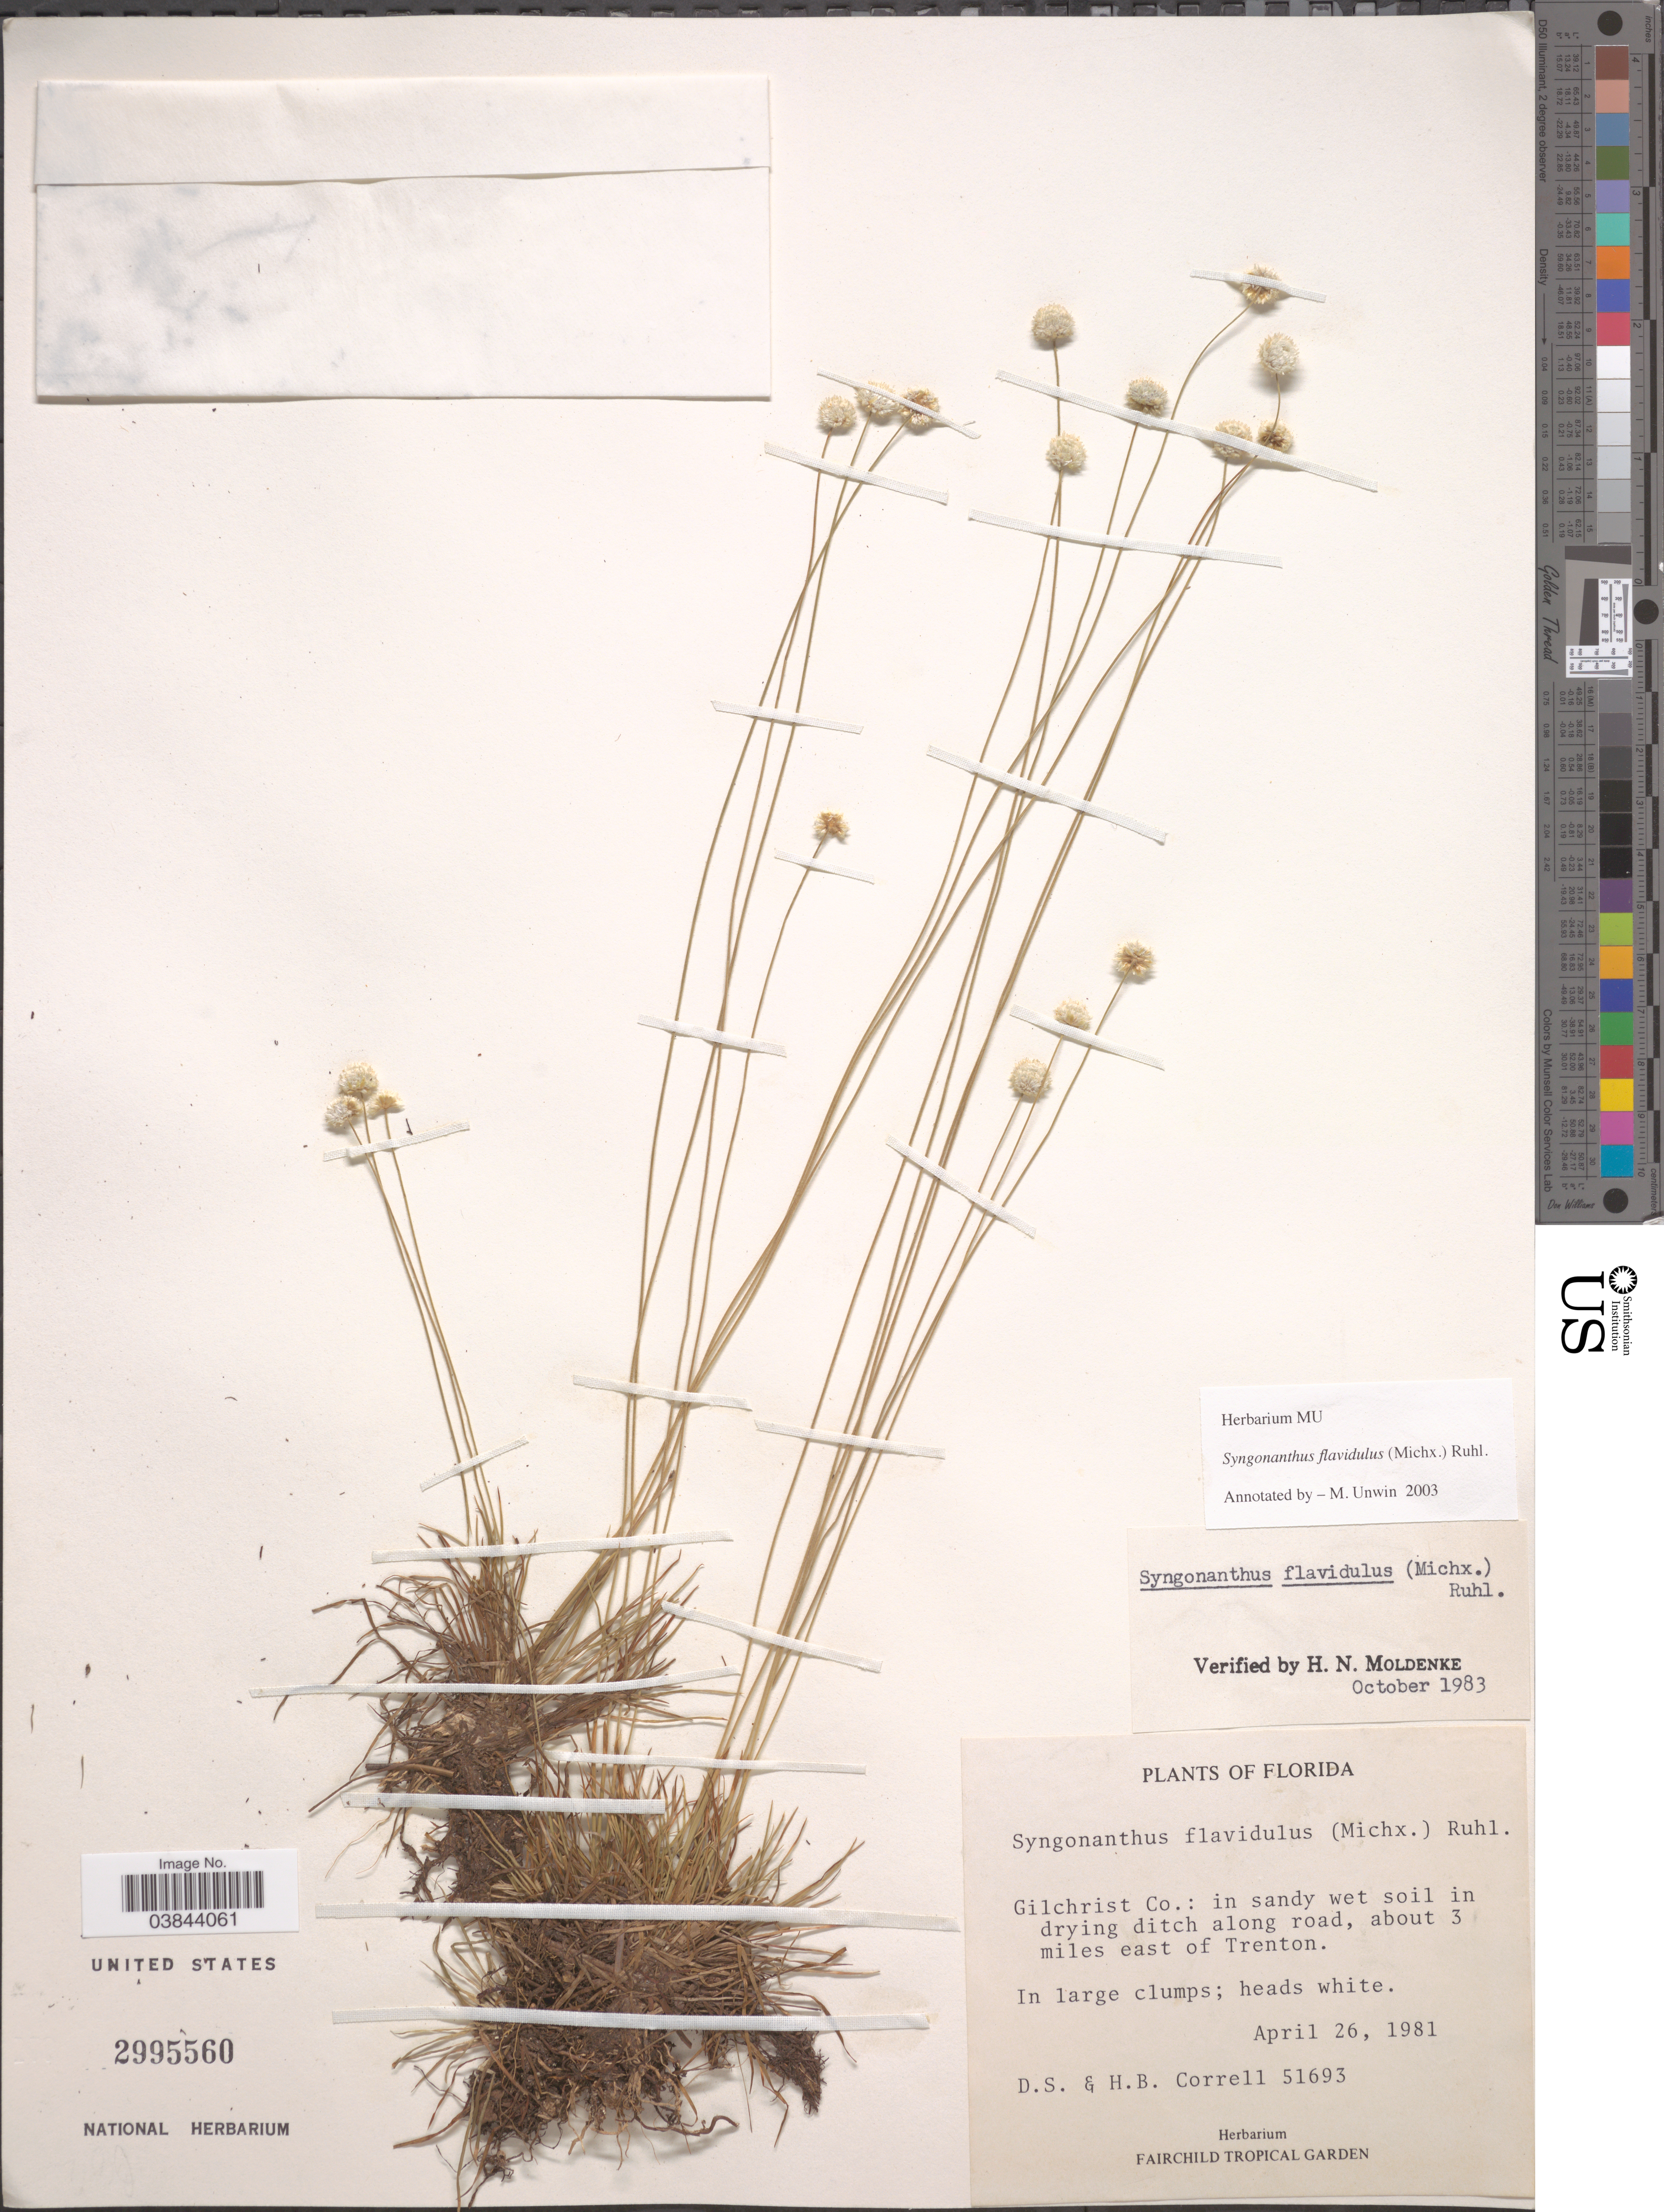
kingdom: Plantae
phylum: Tracheophyta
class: Liliopsida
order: Poales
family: Eriocaulaceae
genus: Syngonanthus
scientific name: Syngonanthus flavidulus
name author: (Michx.) Ruhland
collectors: D. S. Correll & H. Correll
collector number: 51693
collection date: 1981-04-26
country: United States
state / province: Florida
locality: Gilchrist Co.: in sandy wet soil in drying ditch along road, about 3 miles east of Trenton.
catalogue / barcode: US 2995560